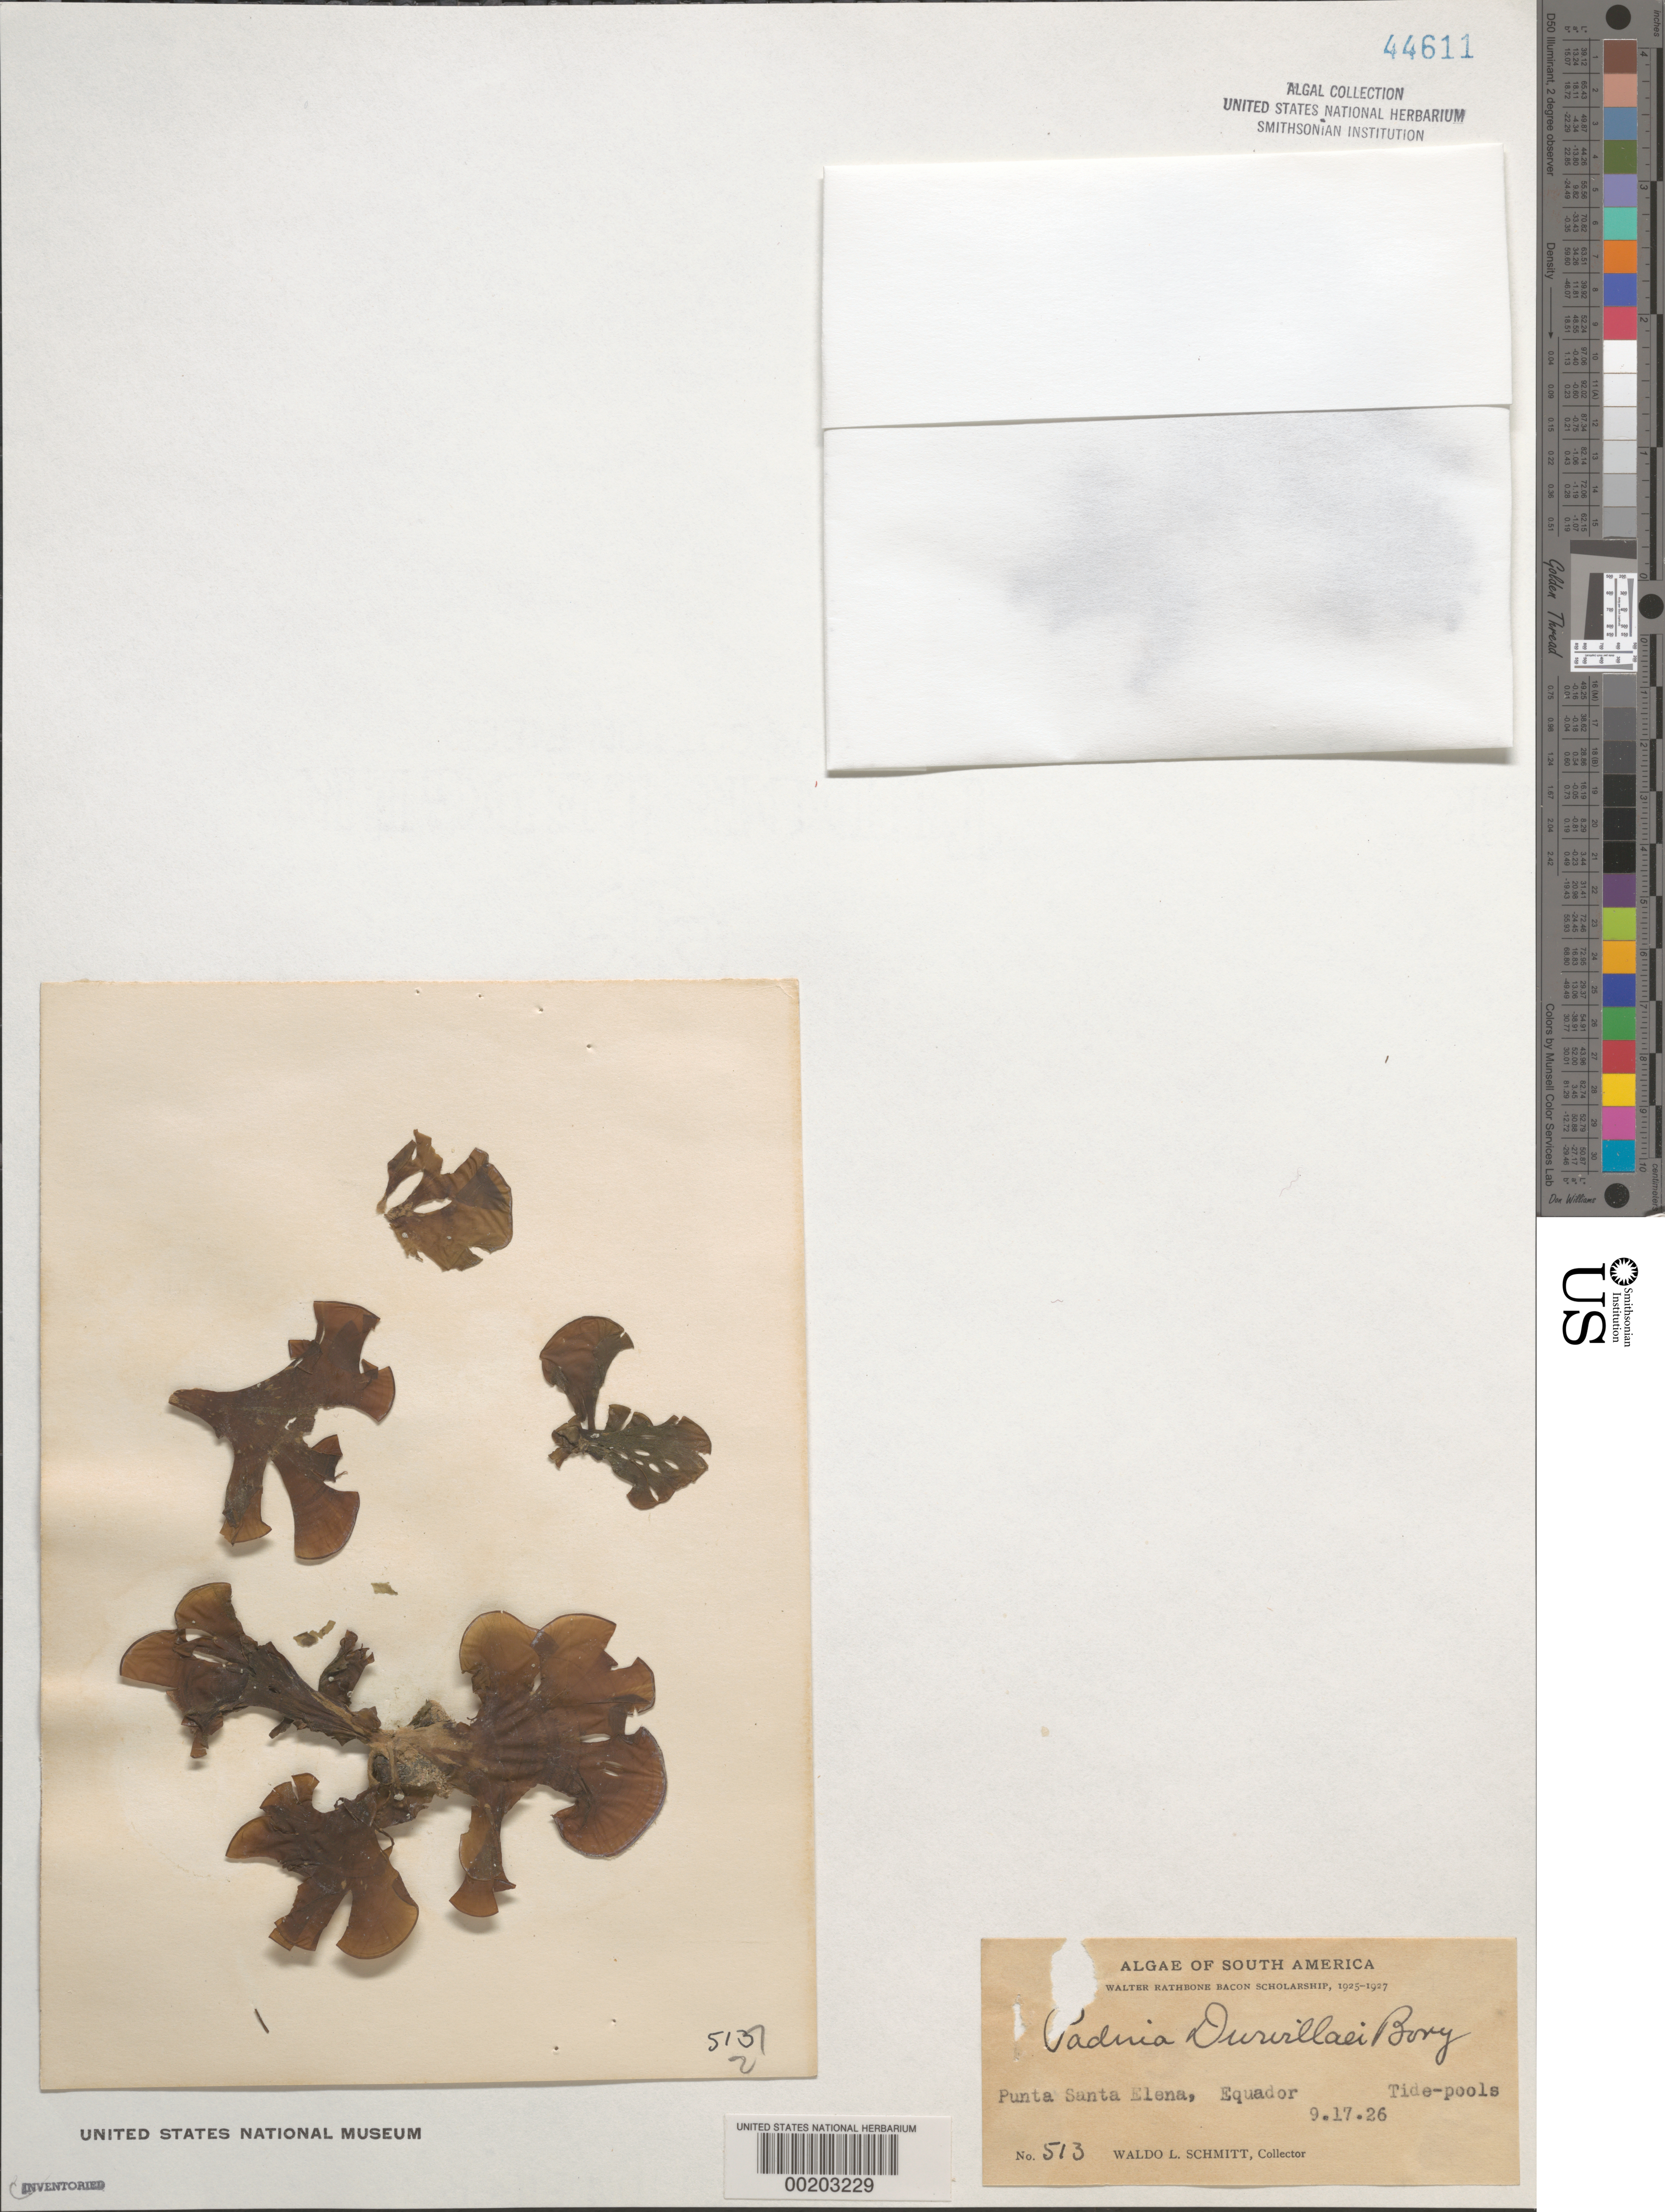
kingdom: Chromista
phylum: Ochrophyta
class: Phaeophyceae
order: Dictyotales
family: Dictyotaceae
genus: Padina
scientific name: Padina durvillaei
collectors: W. L. Schmitt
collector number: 513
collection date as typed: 17 Sep 1926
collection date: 1926-09-17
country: Ecuador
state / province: Guayas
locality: Punta Santa Elena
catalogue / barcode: US 44611